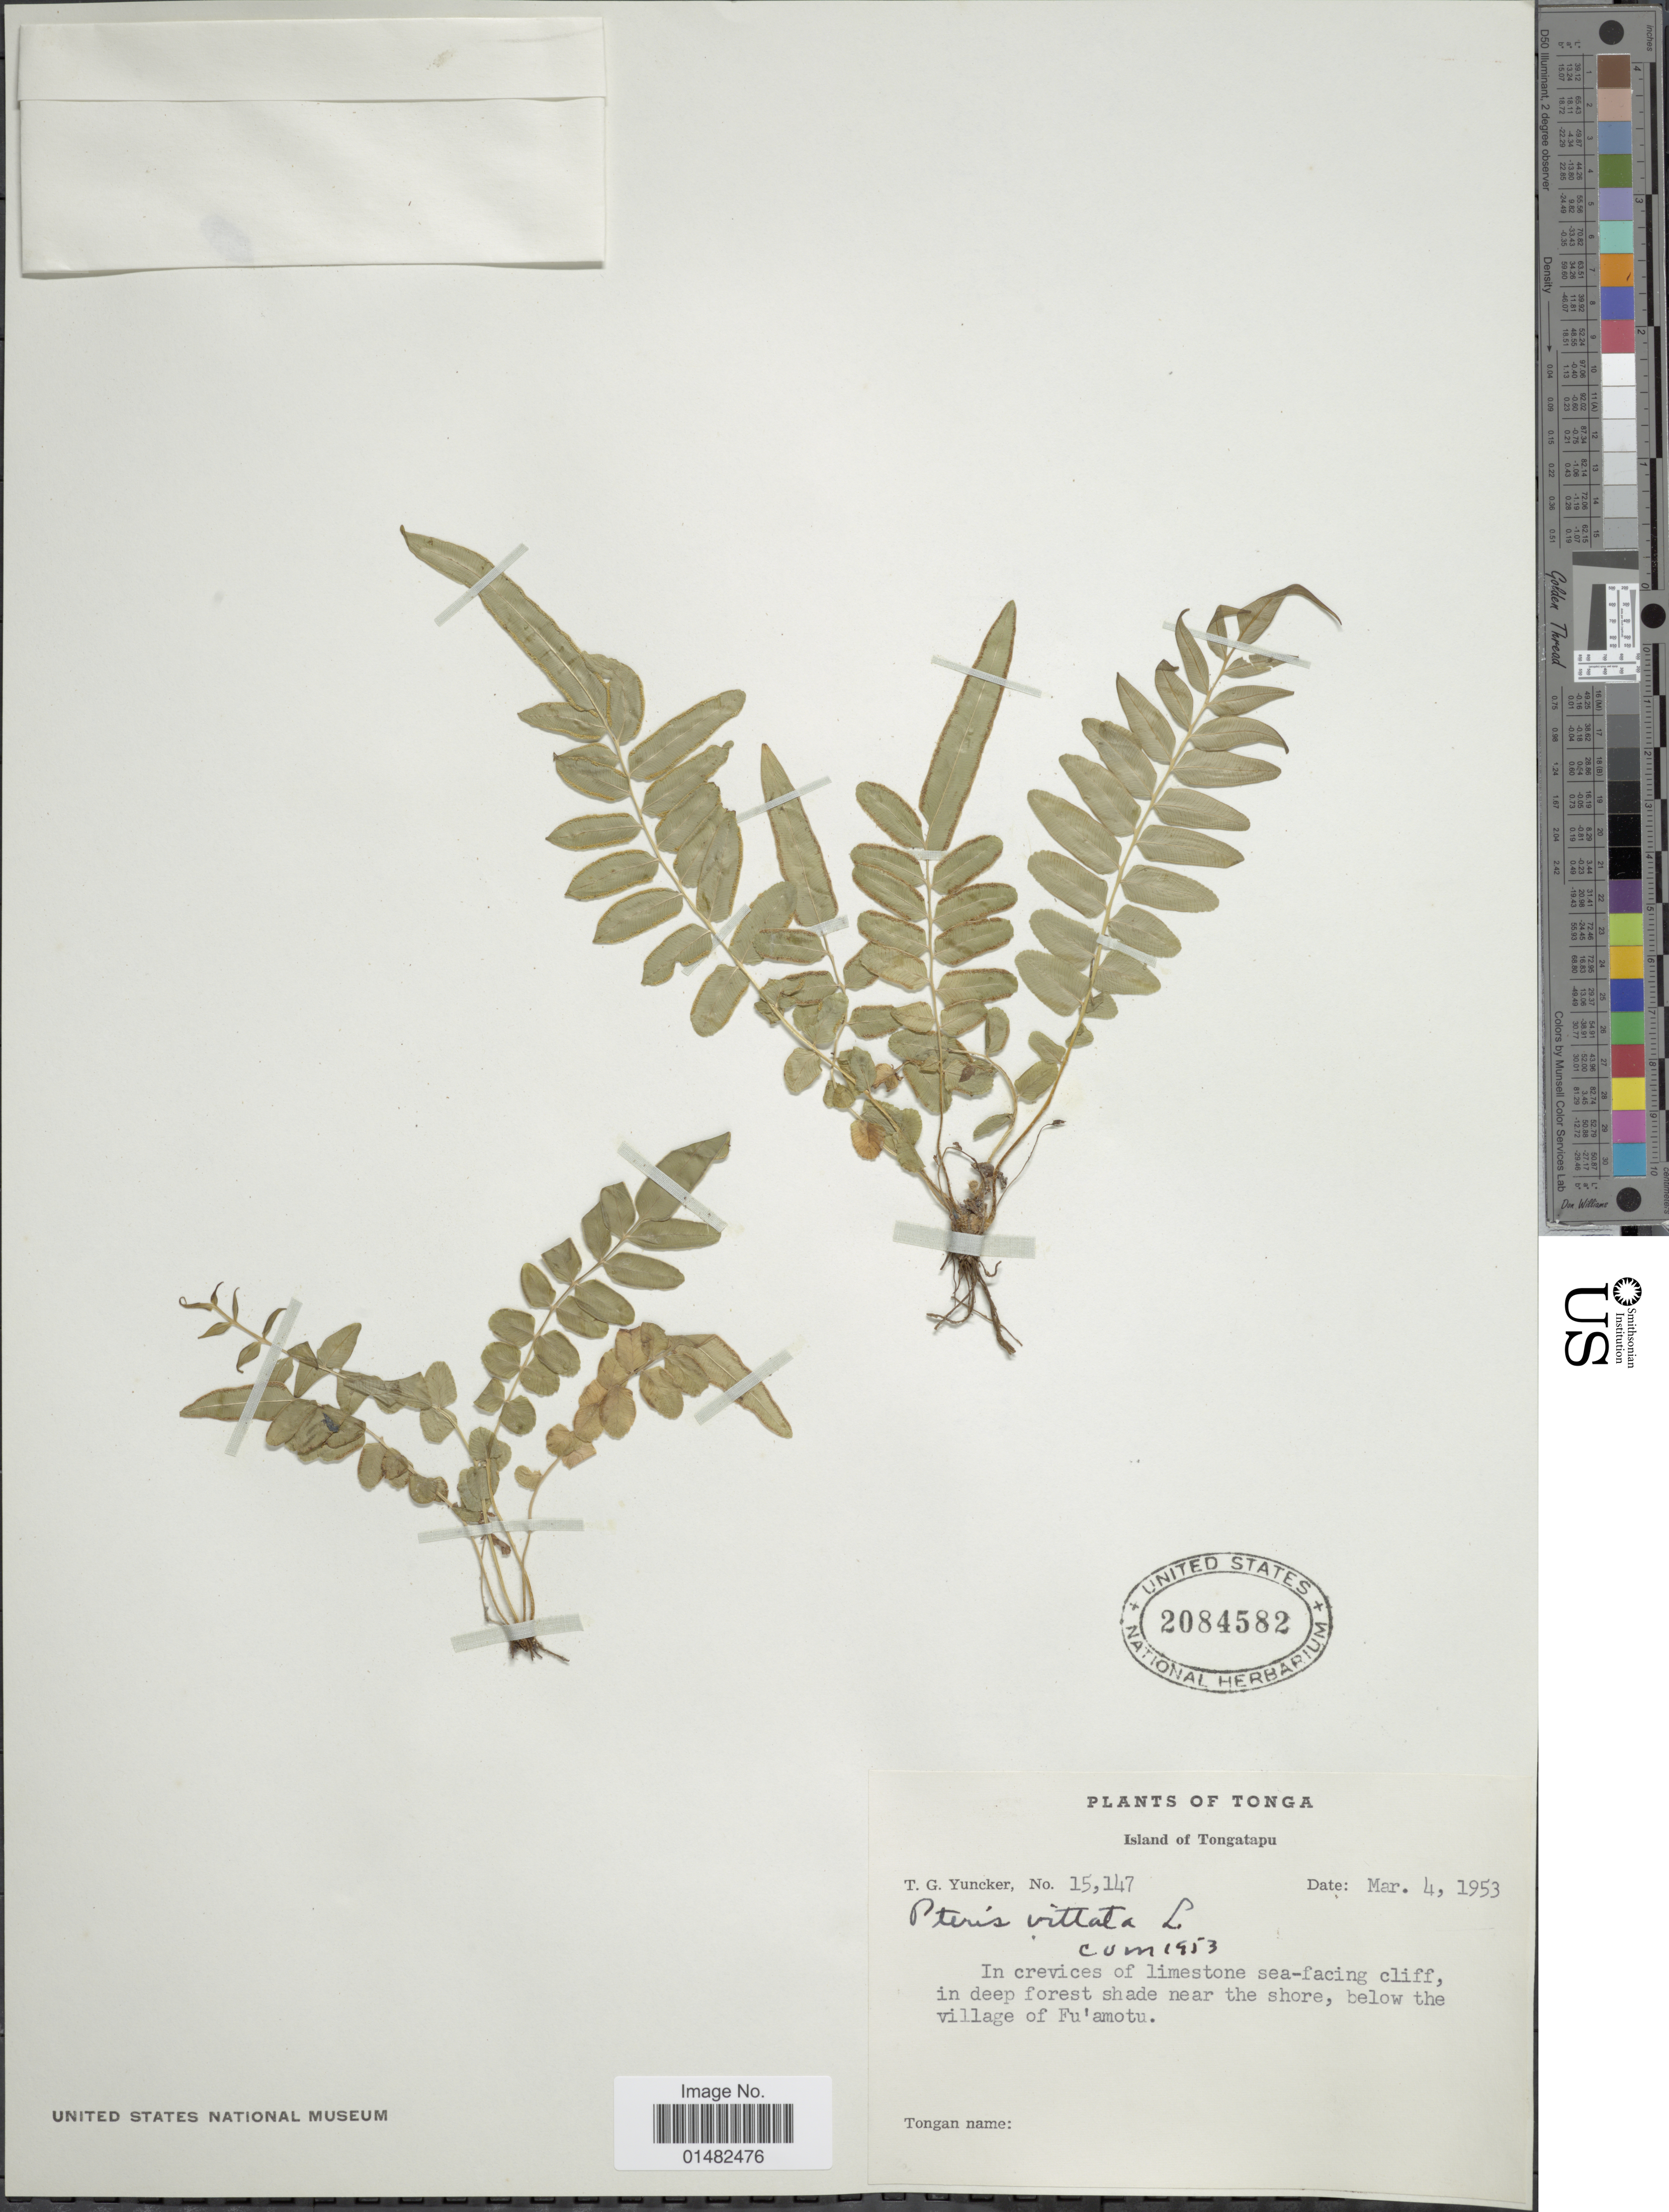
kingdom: Plantae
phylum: Tracheophyta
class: Polypodiopsida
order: Polypodiales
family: Pteridaceae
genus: Pteris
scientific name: Pteris vittata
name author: L.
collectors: T. G. Yuncker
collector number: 15147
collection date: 1953-03-04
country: Tonga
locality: Tongatapu, in deep forest shade near shore, below the village of Fu'amotu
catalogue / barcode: US 2084582